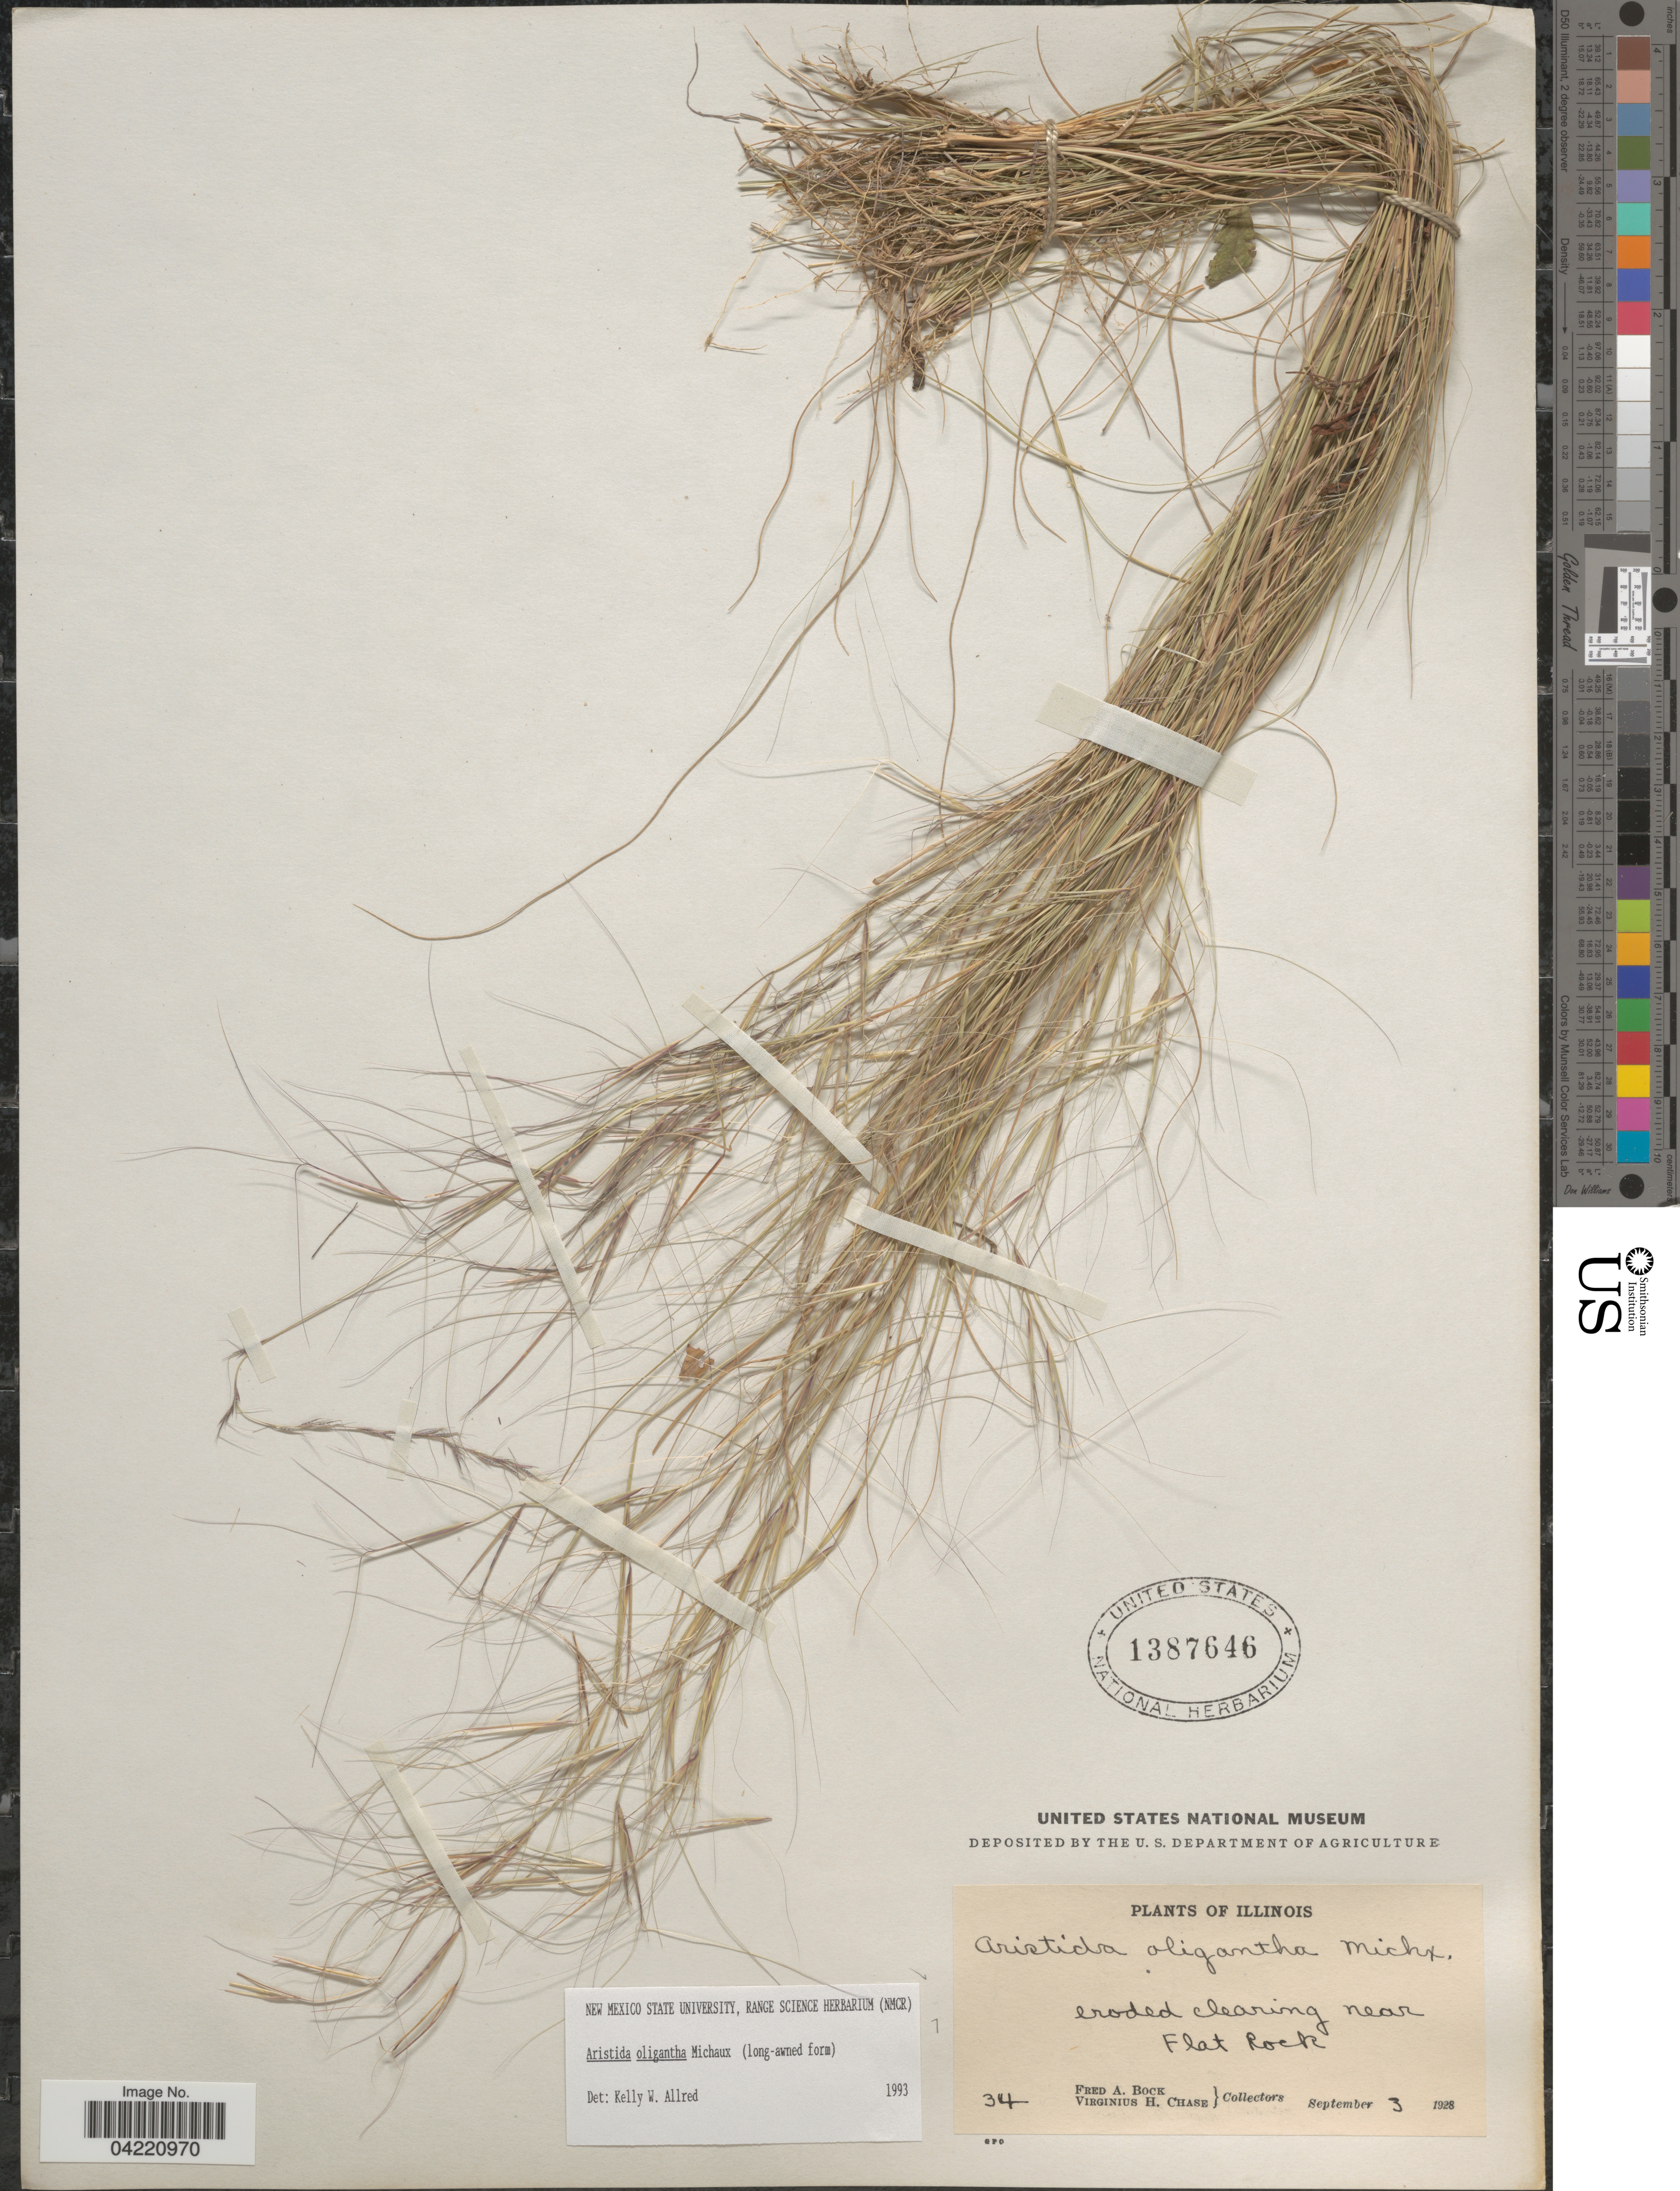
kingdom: Plantae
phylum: Tracheophyta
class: Liliopsida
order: Poales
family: Poaceae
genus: Aristida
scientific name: Aristida oligantha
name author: Michx.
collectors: F. Bock & V. H. Chase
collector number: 34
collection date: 1928-09-03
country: United States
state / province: Illinois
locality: Eroded clearing near Flat Rock.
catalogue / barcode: US 1387646